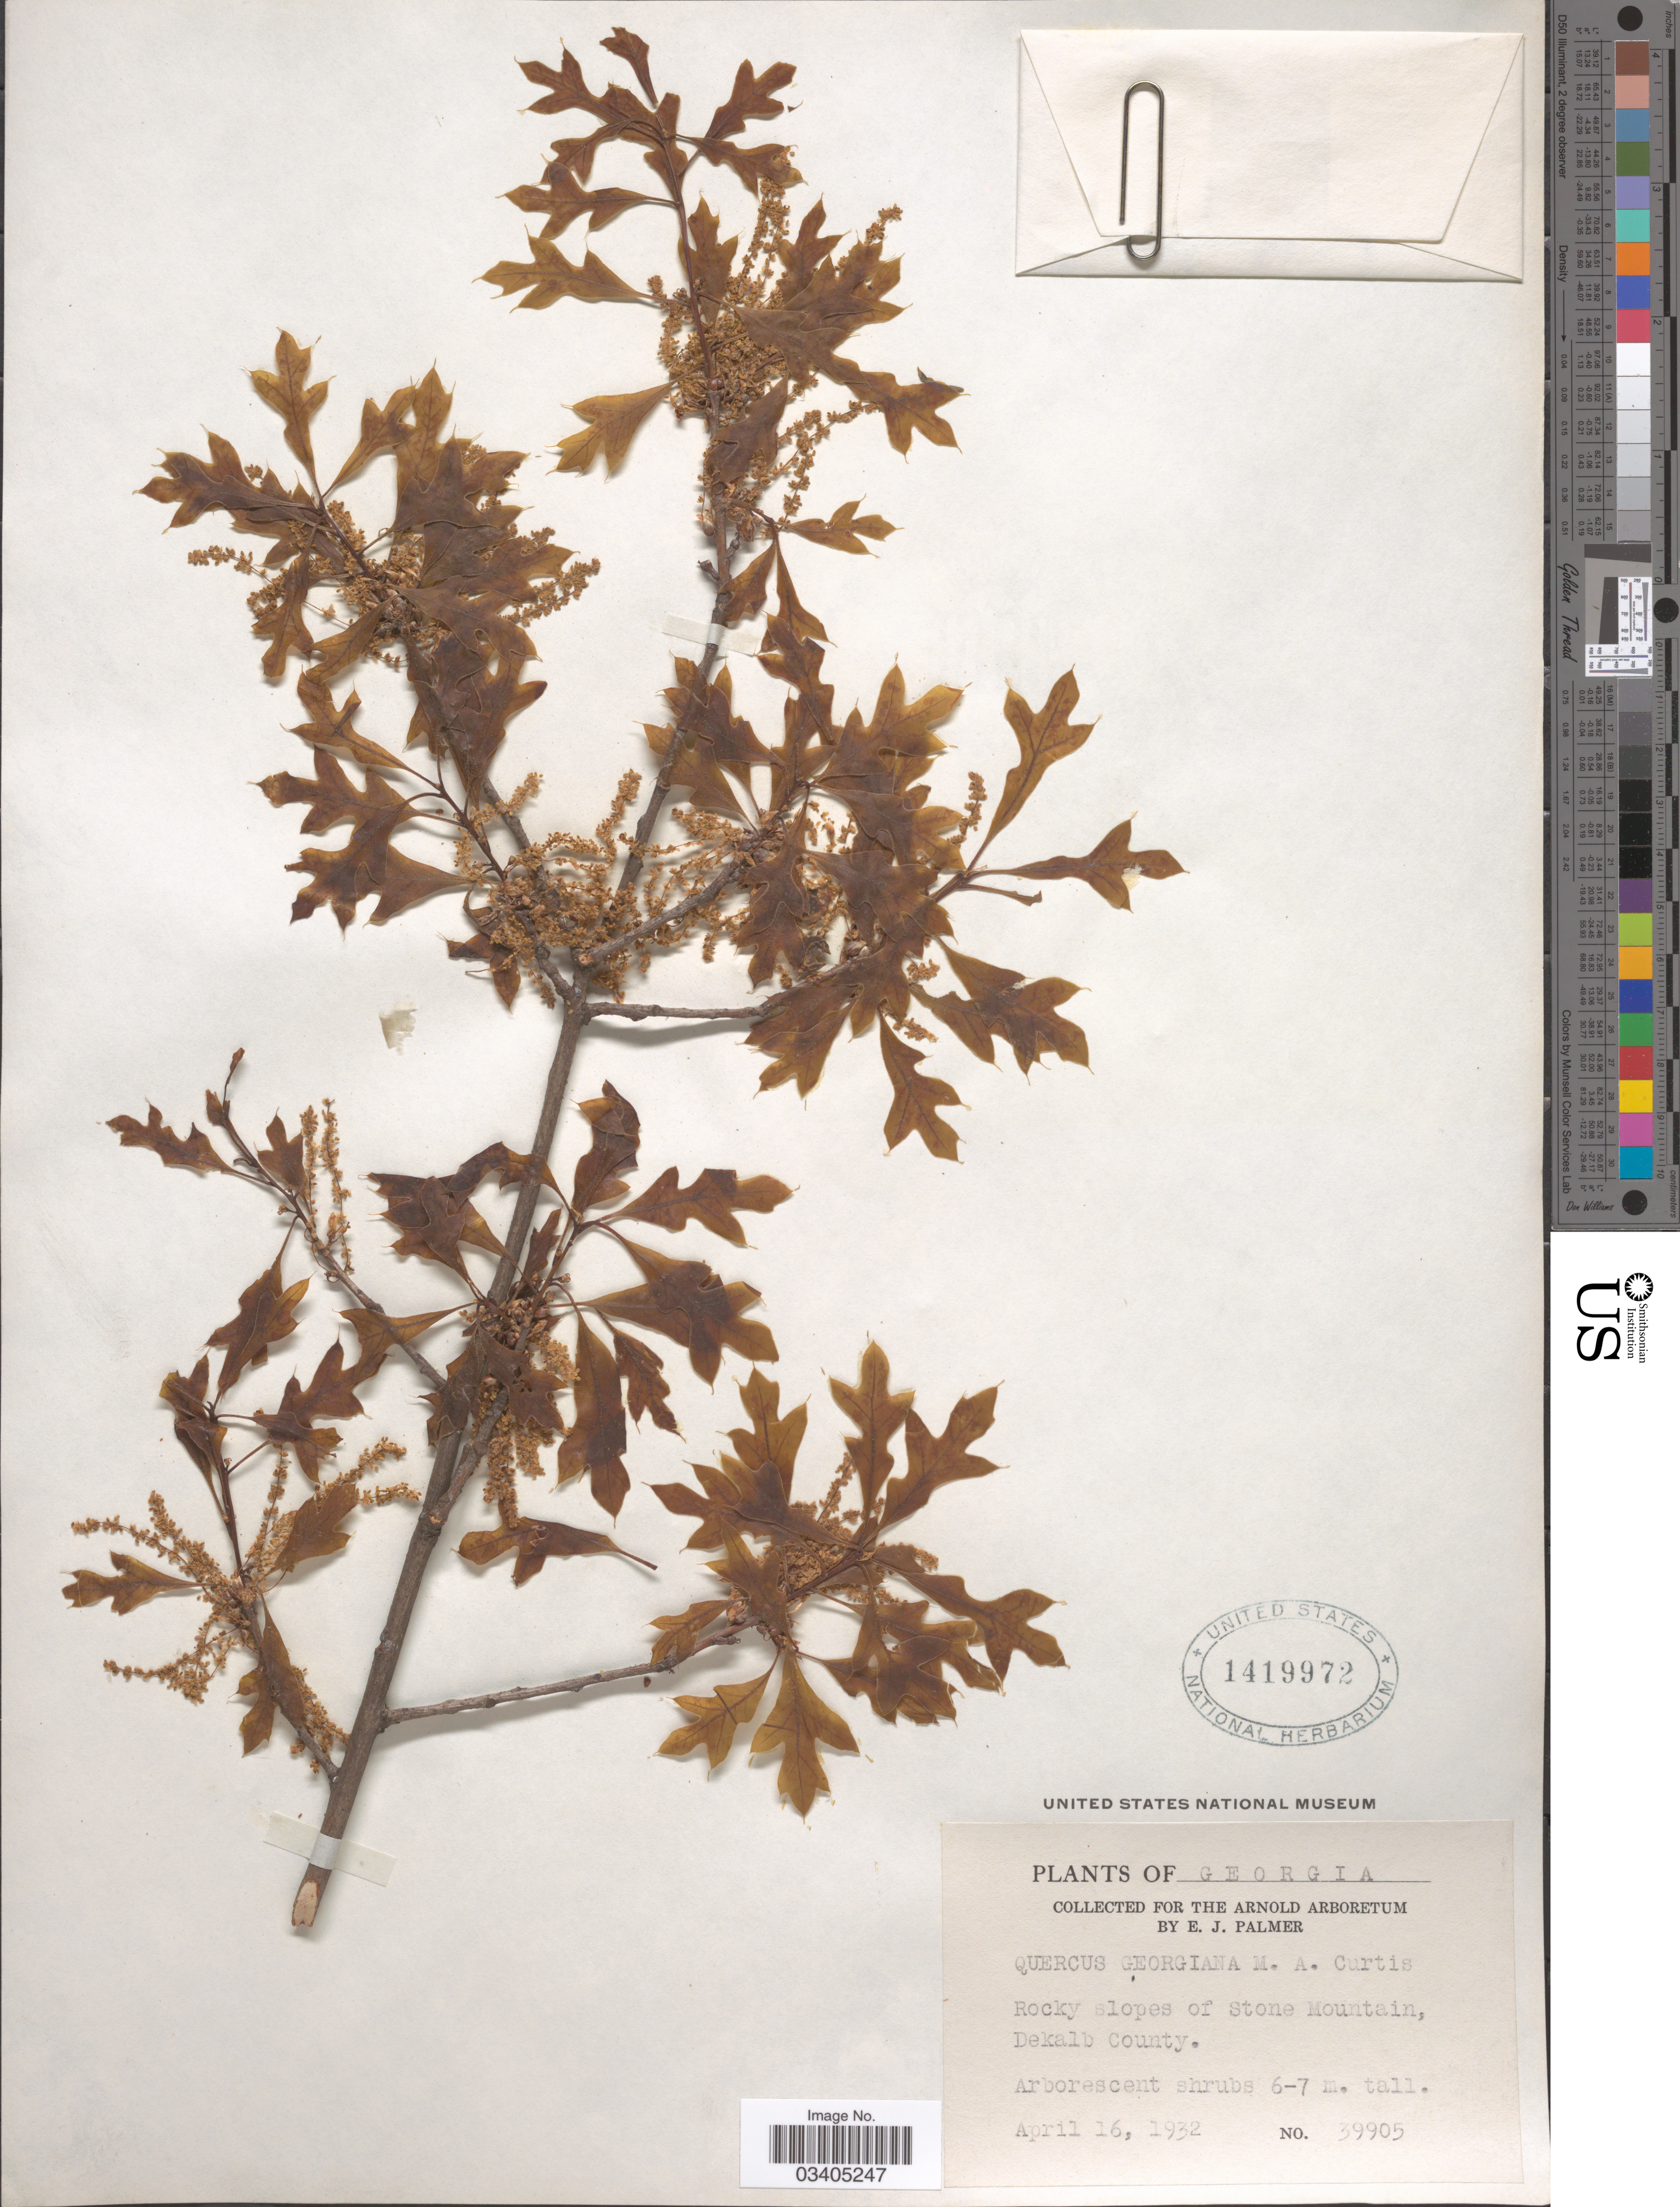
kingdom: Plantae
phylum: Tracheophyta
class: Magnoliopsida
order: Fagales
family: Fagaceae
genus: Quercus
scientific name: Quercus georgiana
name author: M.A. Curtis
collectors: E. J. Palmer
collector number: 39905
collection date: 1932-04-16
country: United States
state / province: Georgia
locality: Rocky slopes of Stone Mountain, Dekalb County.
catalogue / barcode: US 1419972